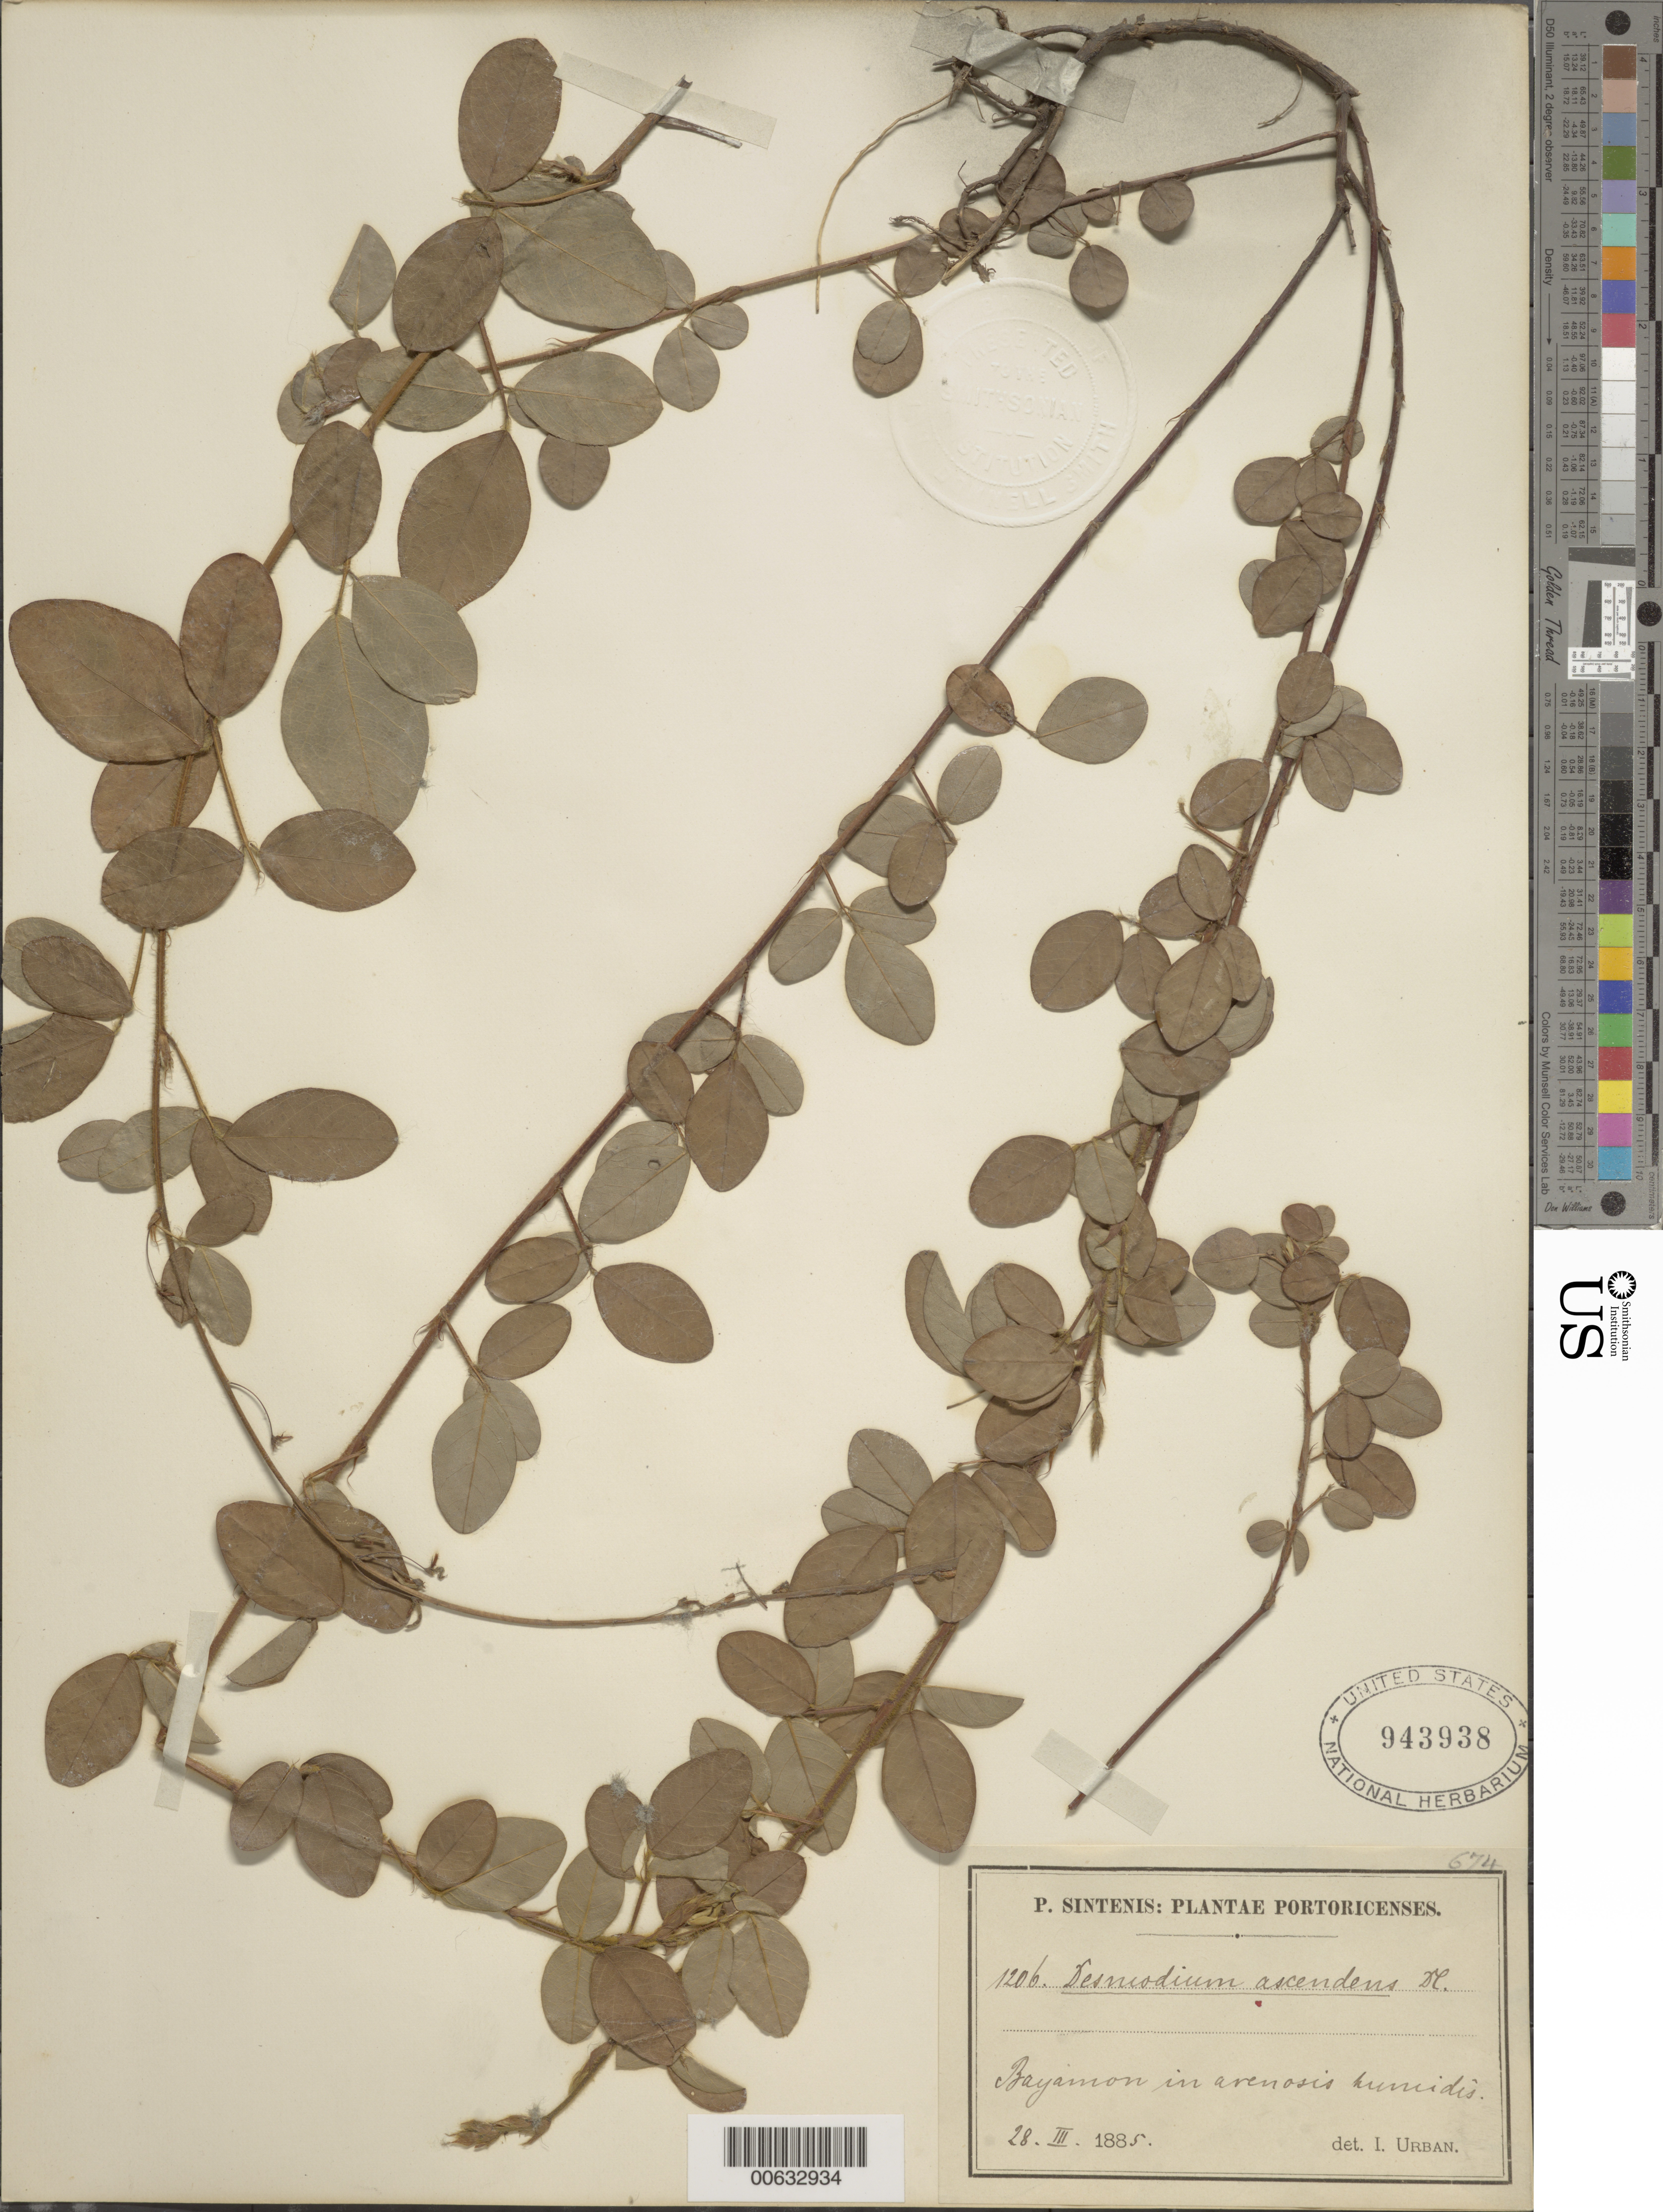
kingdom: Plantae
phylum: Tracheophyta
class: Magnoliopsida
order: Fabales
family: Fabaceae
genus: Grona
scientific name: Grona adscendens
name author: (Sw.) H. Ohashi & K. Ohashi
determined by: Strong, Mark T., (BOT), Smithsonian Institution - National Museum of Natural History (UNITED STATES)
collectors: P. Sintenis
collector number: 1206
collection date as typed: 28 Mar 1885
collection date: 1885-03-28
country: Puerto Rico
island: Greater Antilles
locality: Bayamon, in arenosis humidis.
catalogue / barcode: US 943938